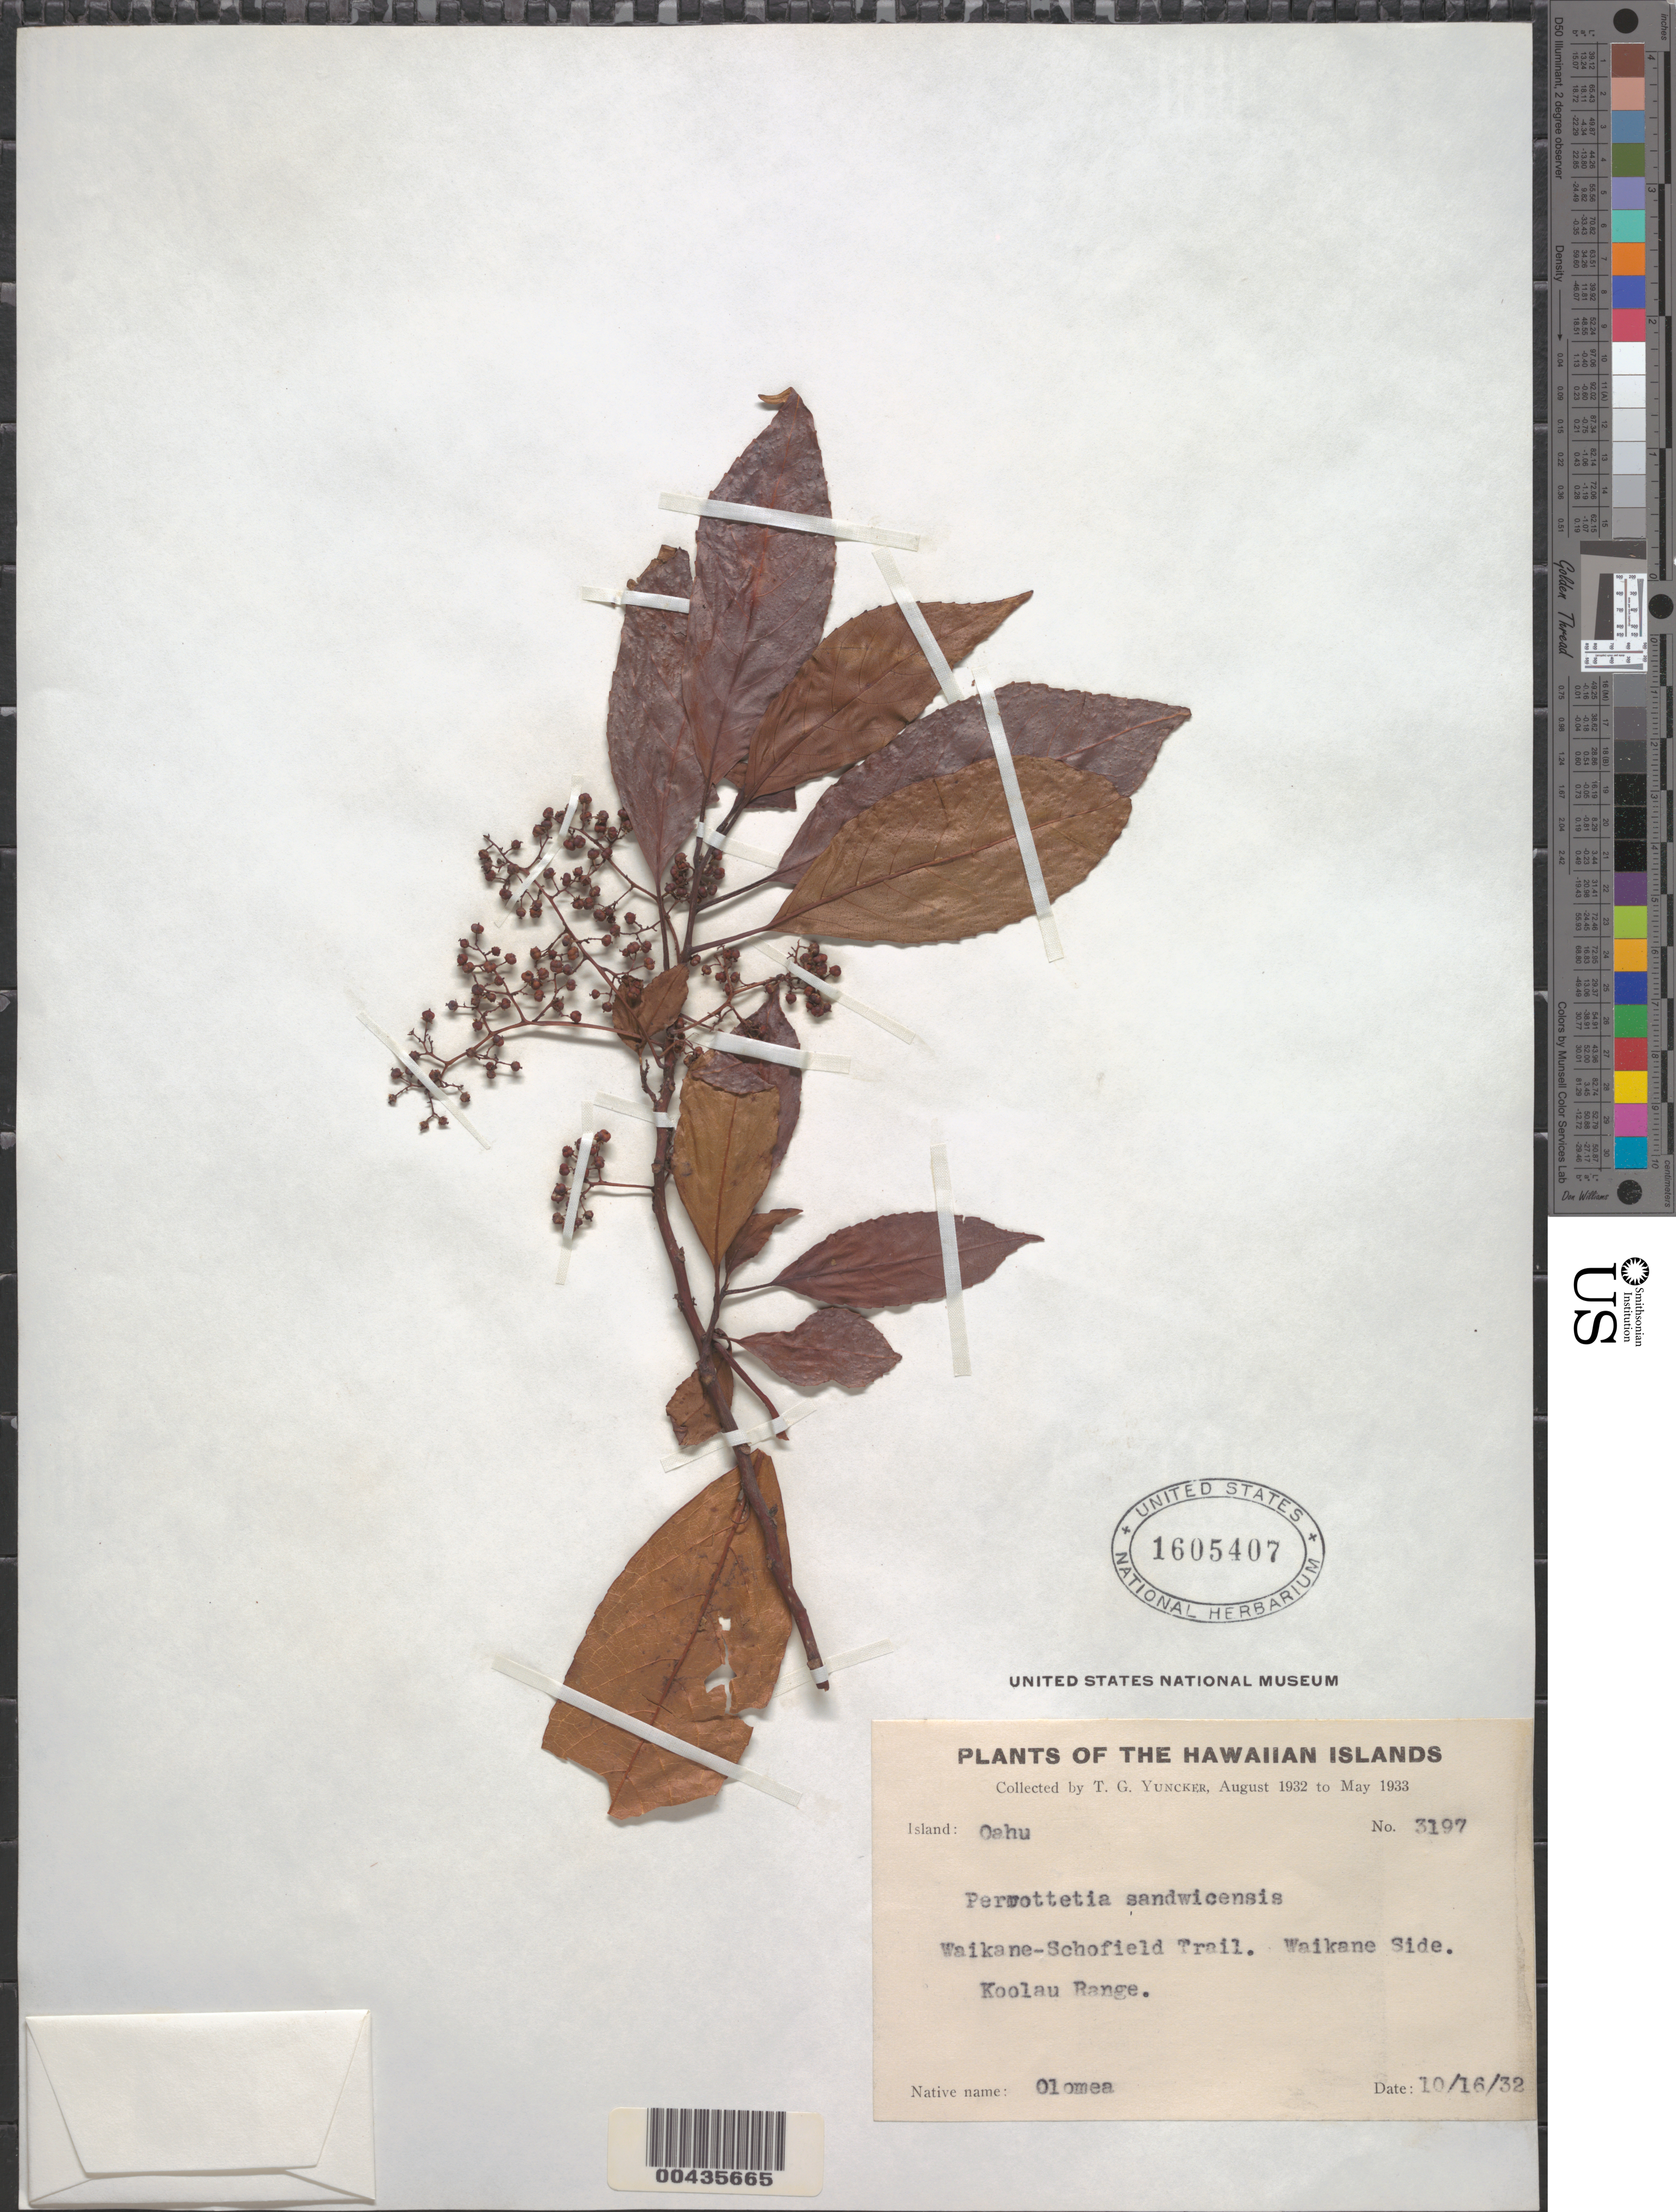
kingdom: Plantae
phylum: Tracheophyta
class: Magnoliopsida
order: Huerteales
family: Dipentodontaceae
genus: Perrottetia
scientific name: Perrottetia sandwicensis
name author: A. Gray in Wilkes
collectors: T. G. Yuncker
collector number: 3197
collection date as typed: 16 Oct 1932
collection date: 1932-10-16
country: United States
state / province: Hawaii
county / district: Honolulu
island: Oahu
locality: Waikane-Schofield Trail, Waikane side, Koolau Range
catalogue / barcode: US 1605407